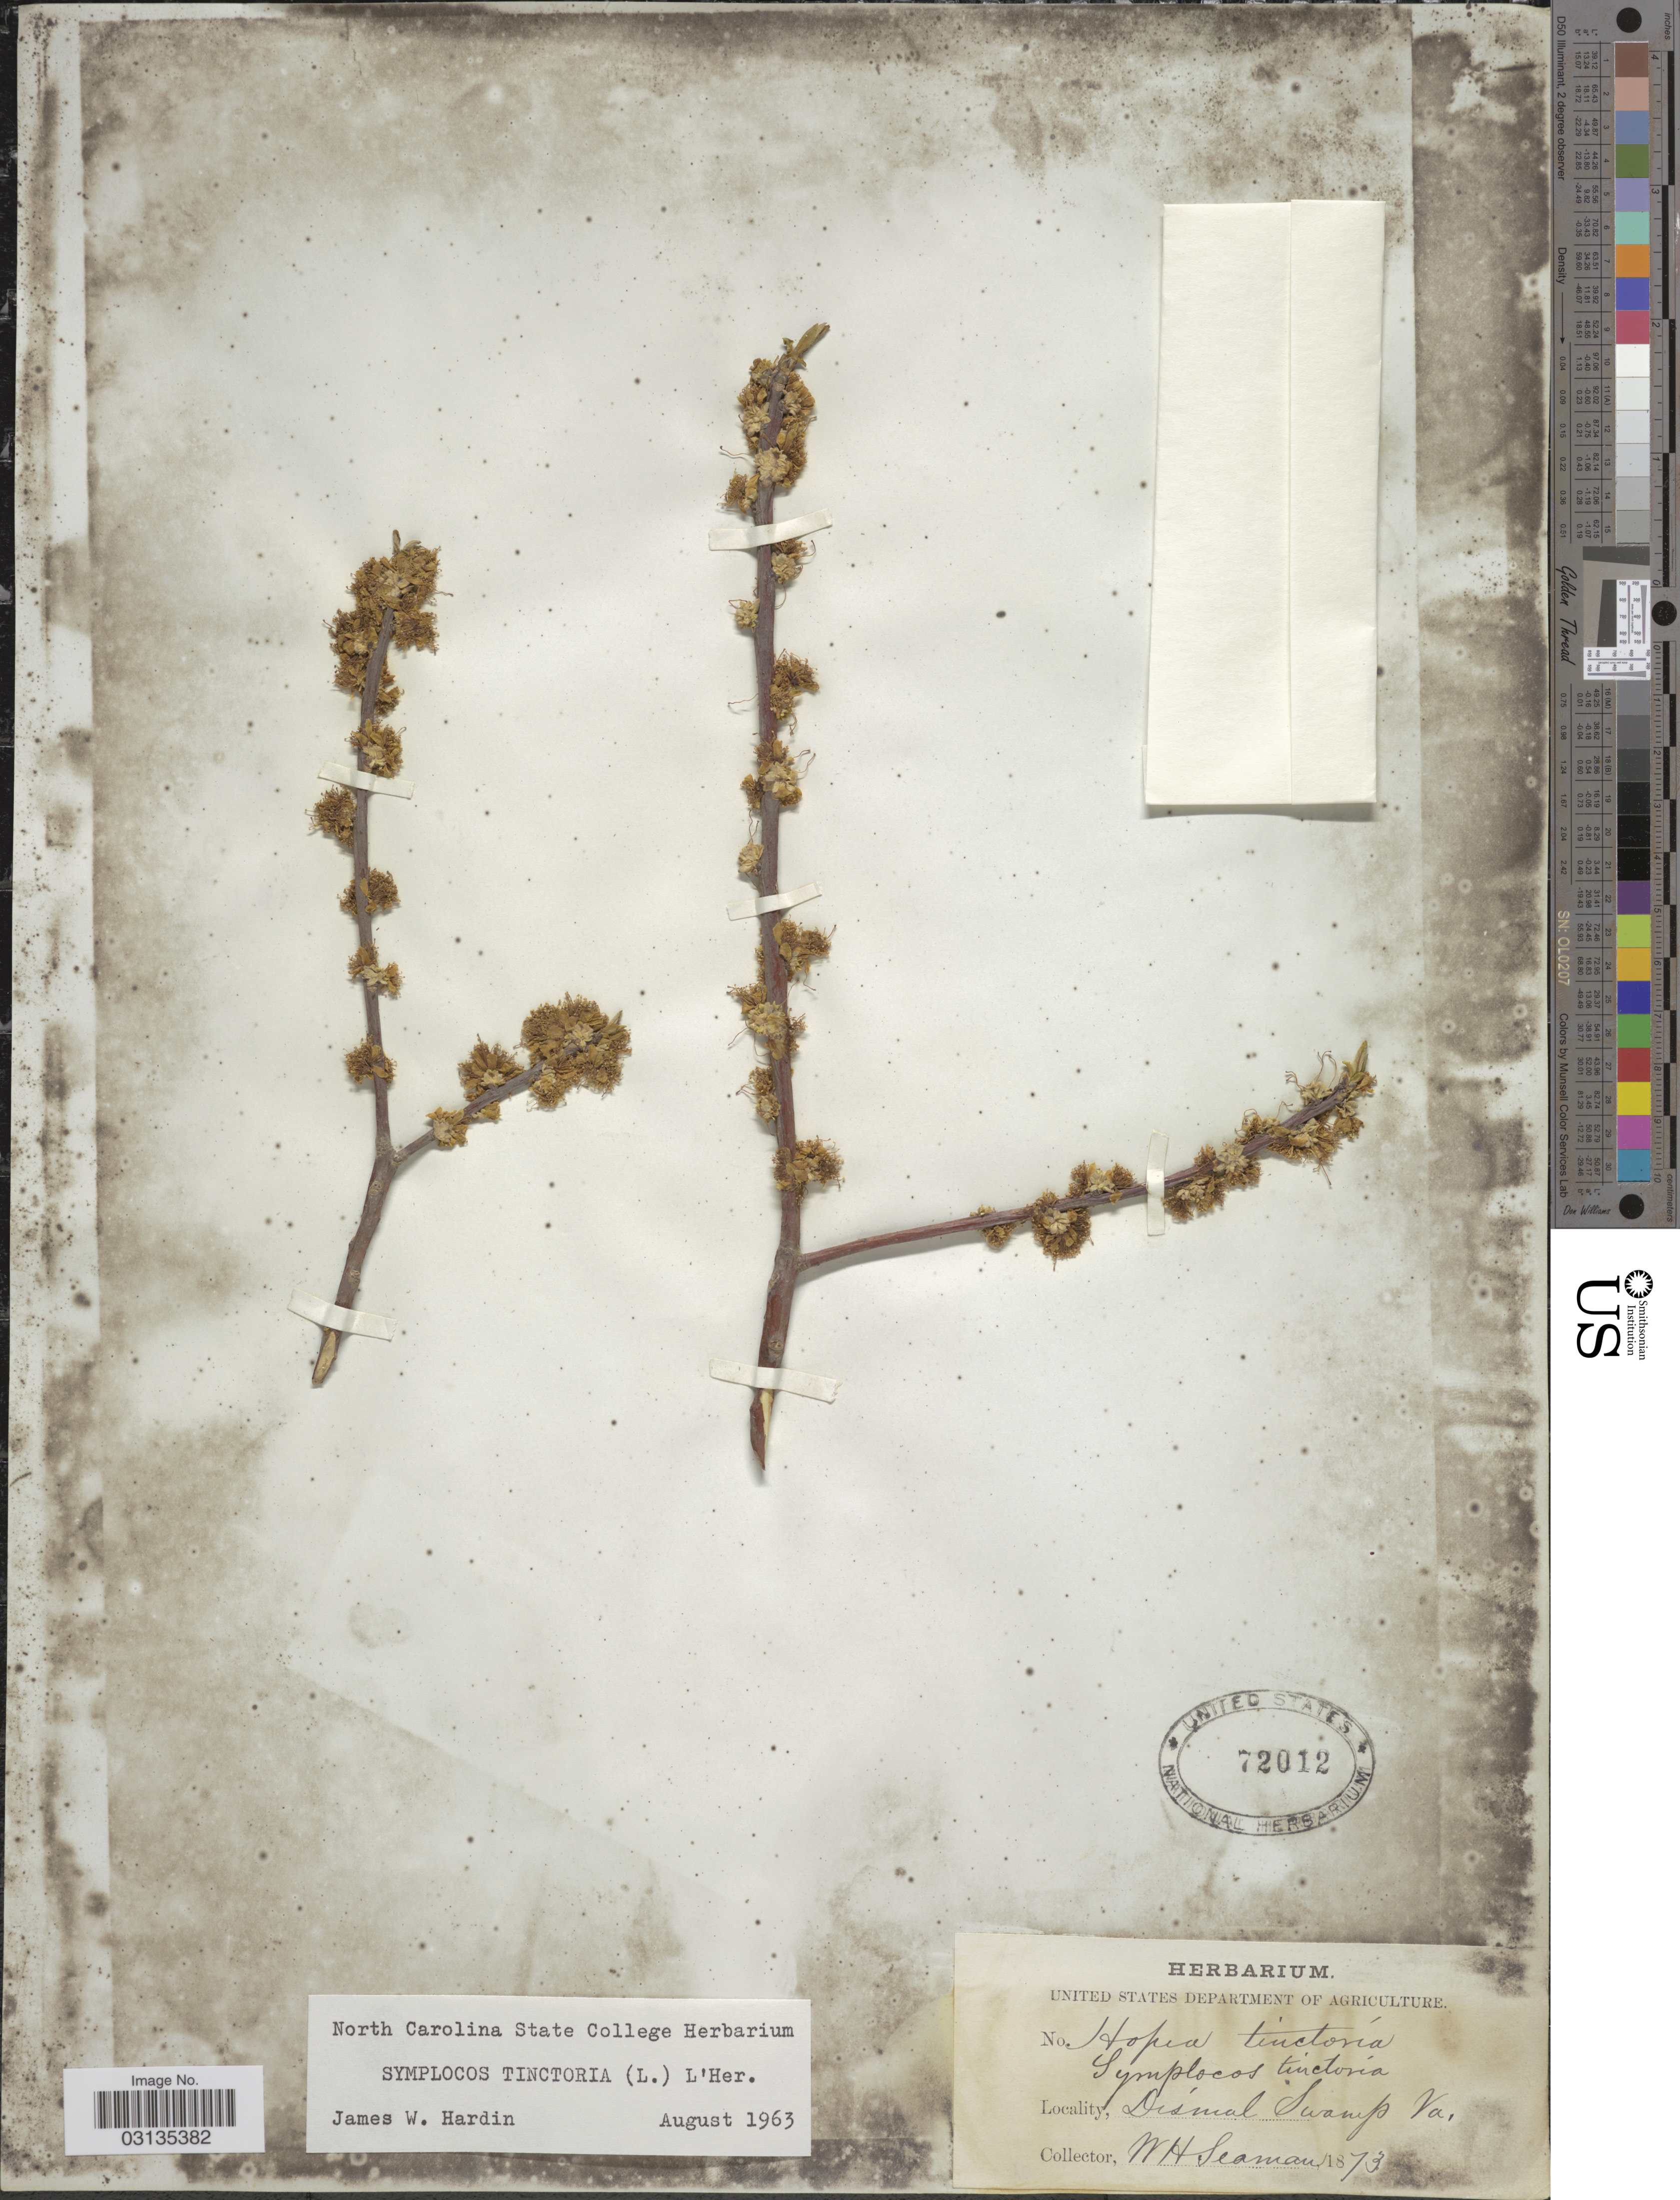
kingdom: Plantae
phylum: Tracheophyta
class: Magnoliopsida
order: Ericales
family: Symplocaceae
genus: Symplocos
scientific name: Symplocos tinctoria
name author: (L.) L'Hér.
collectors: W. Seaman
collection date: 1873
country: United States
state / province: Virginia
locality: Dismal Swamp.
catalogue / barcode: US 72012